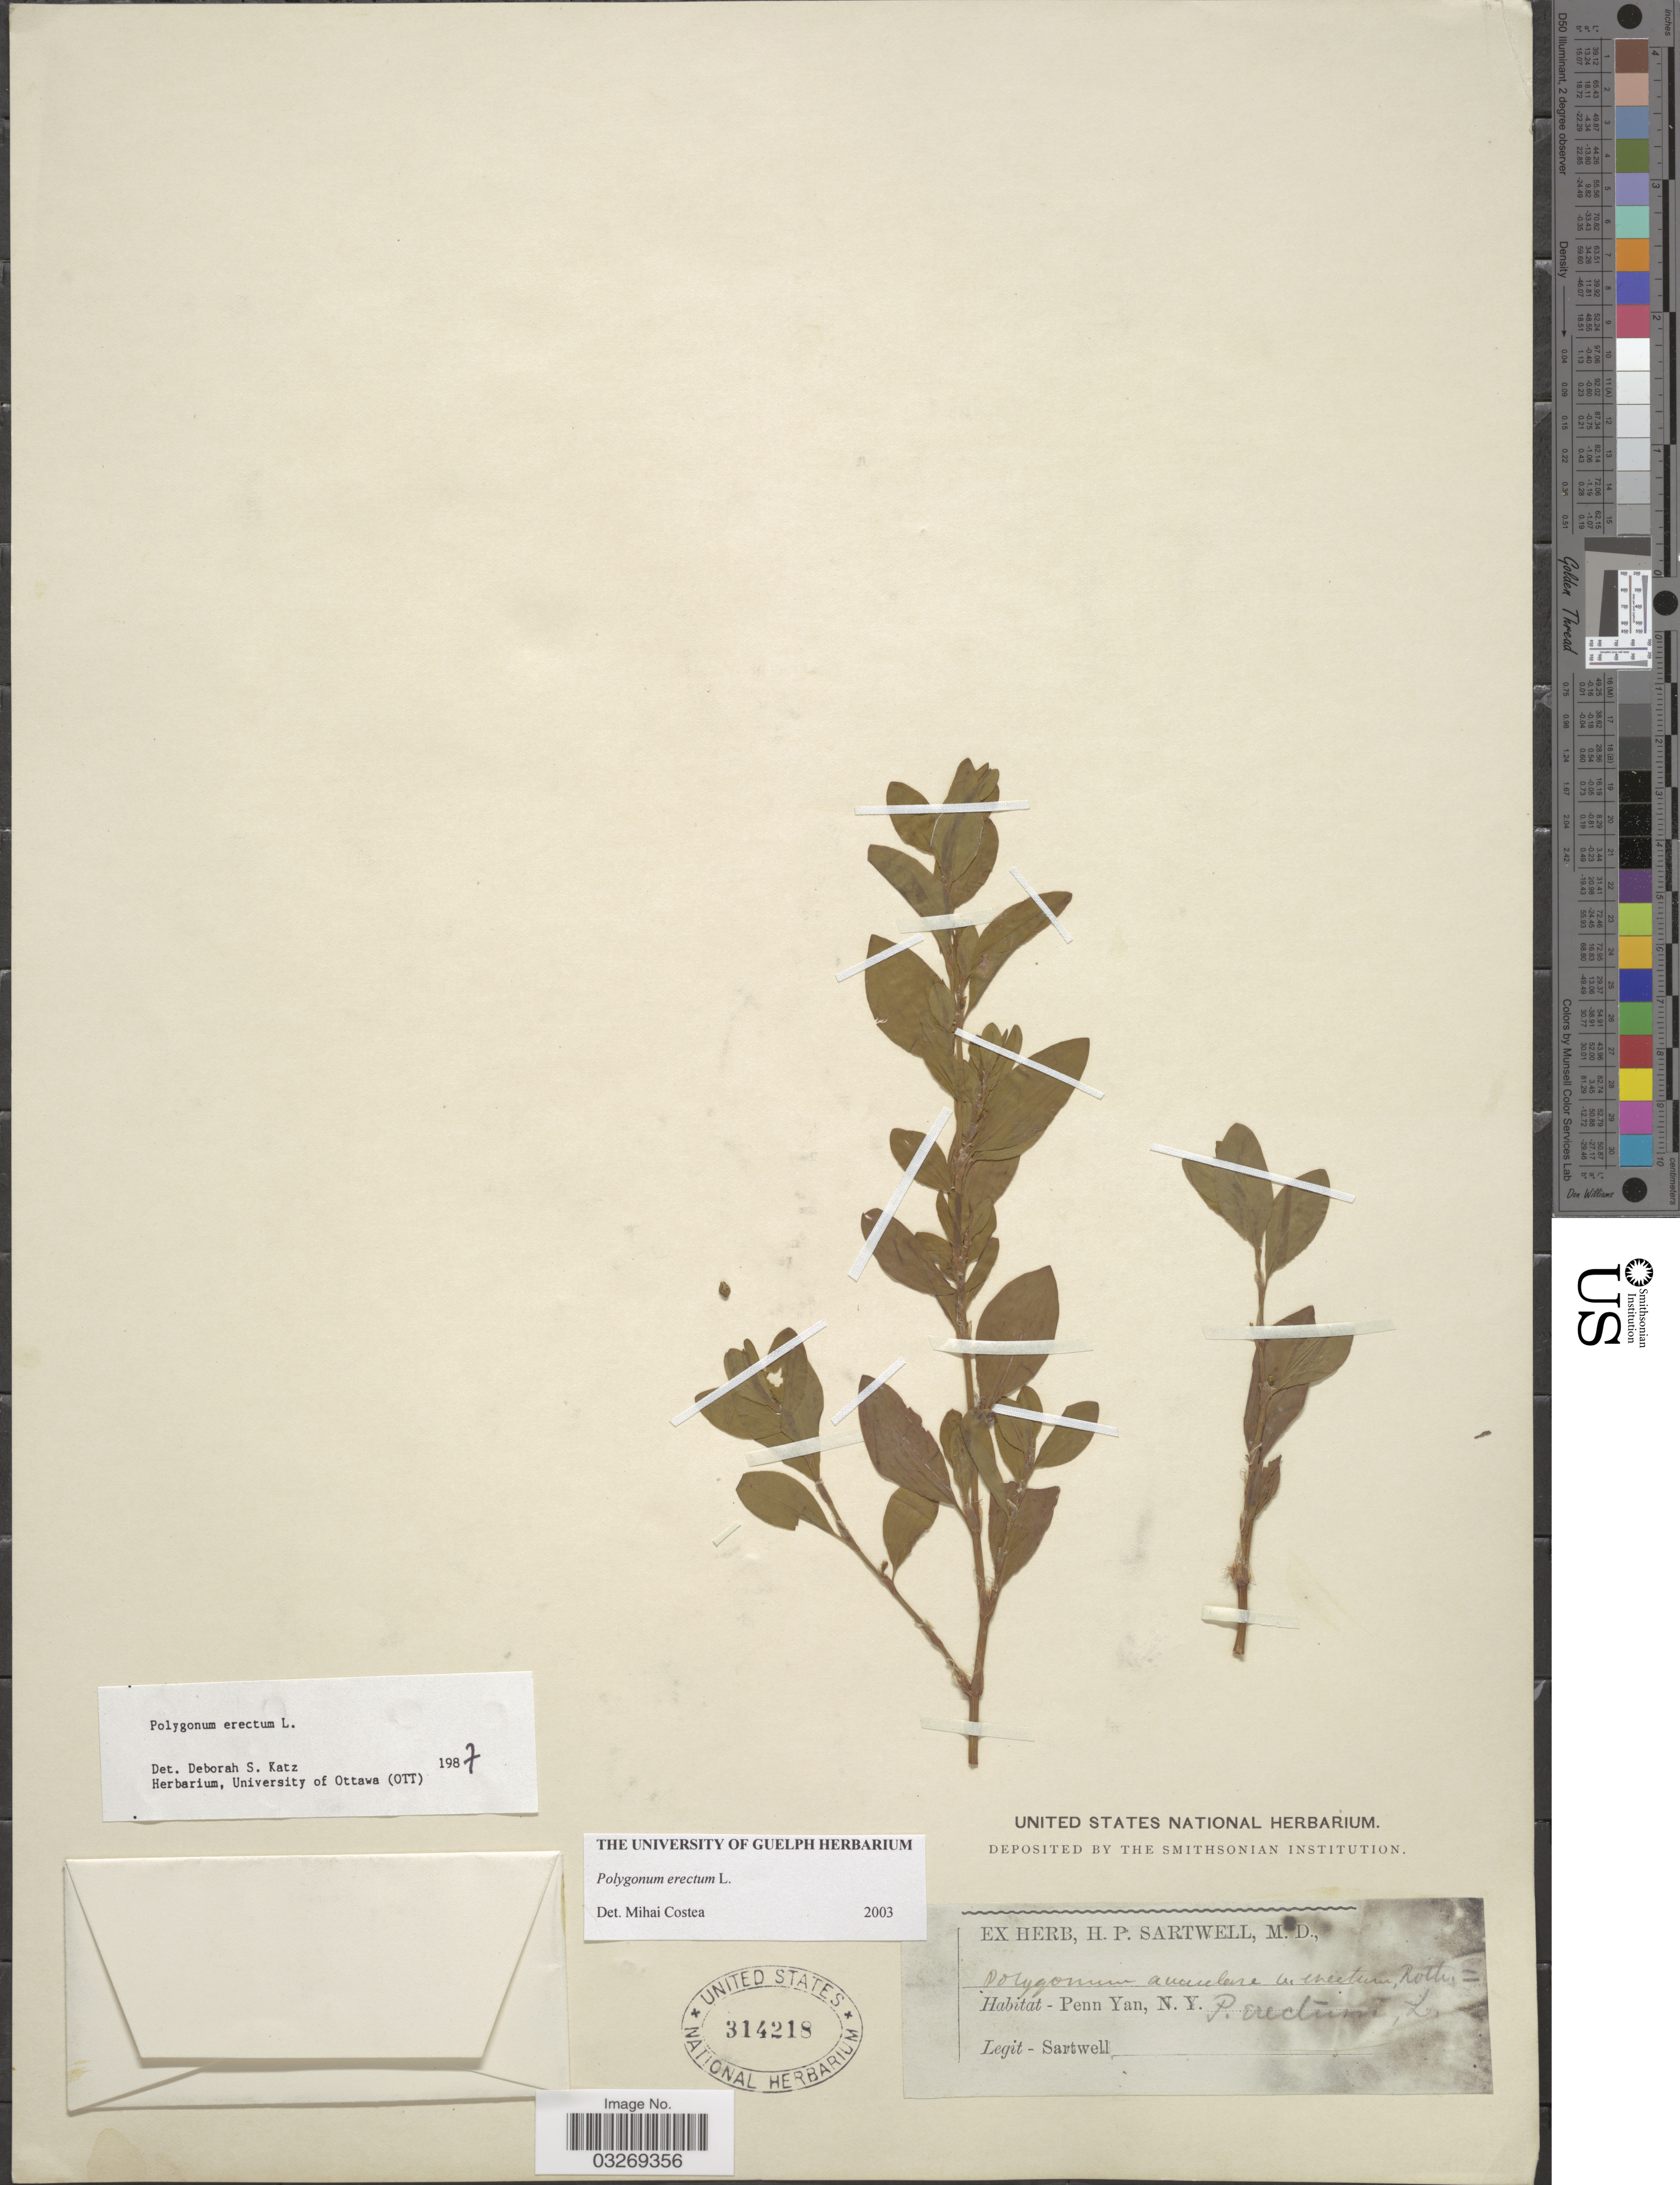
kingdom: Plantae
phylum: Tracheophyta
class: Magnoliopsida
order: Caryophyllales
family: Polygonaceae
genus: Polygonum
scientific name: Polygonum erectum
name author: L.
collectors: Sartwell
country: United States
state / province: New York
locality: Penn Yan.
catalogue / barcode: US 314218